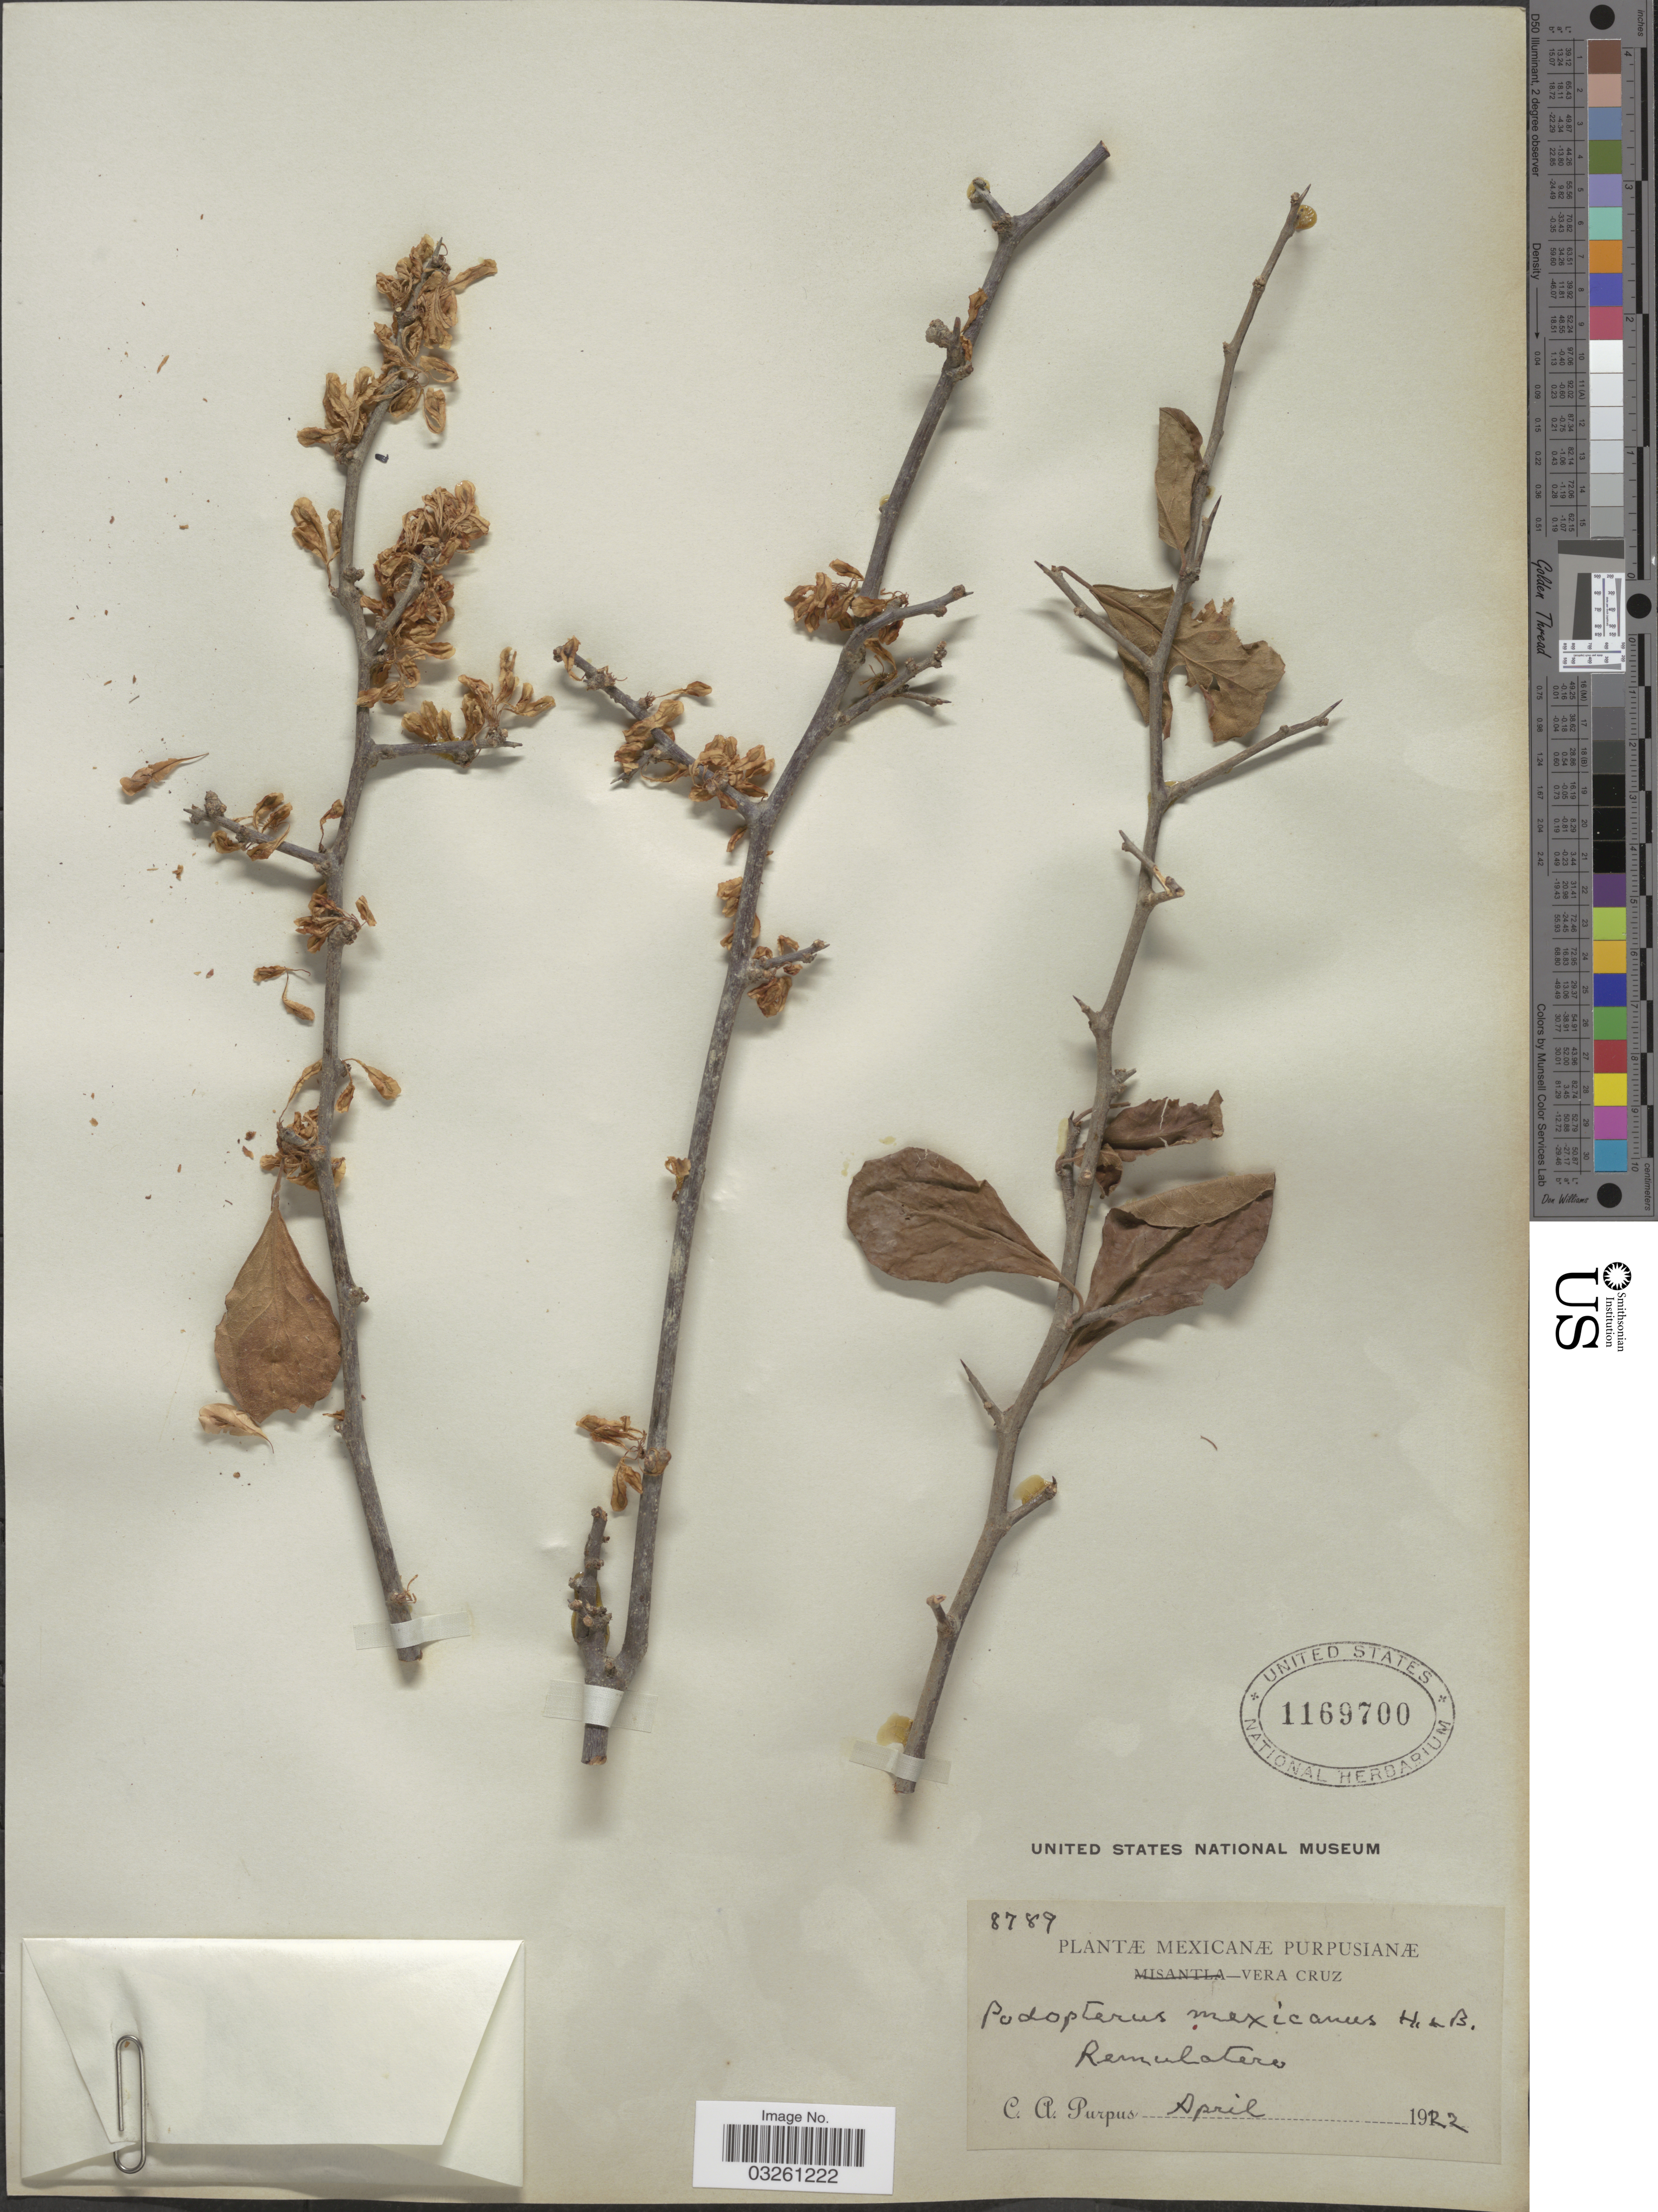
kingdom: Plantae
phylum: Tracheophyta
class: Magnoliopsida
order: Caryophyllales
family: Polygonaceae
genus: Podopterus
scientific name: Podopterus mexicanus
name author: Bonpl.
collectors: C. A. Purpus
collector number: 8789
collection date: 1922-04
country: Mexico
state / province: Veracruz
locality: Mexicanæ. Vera Cruz. Remulatero.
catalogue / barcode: US 1169700